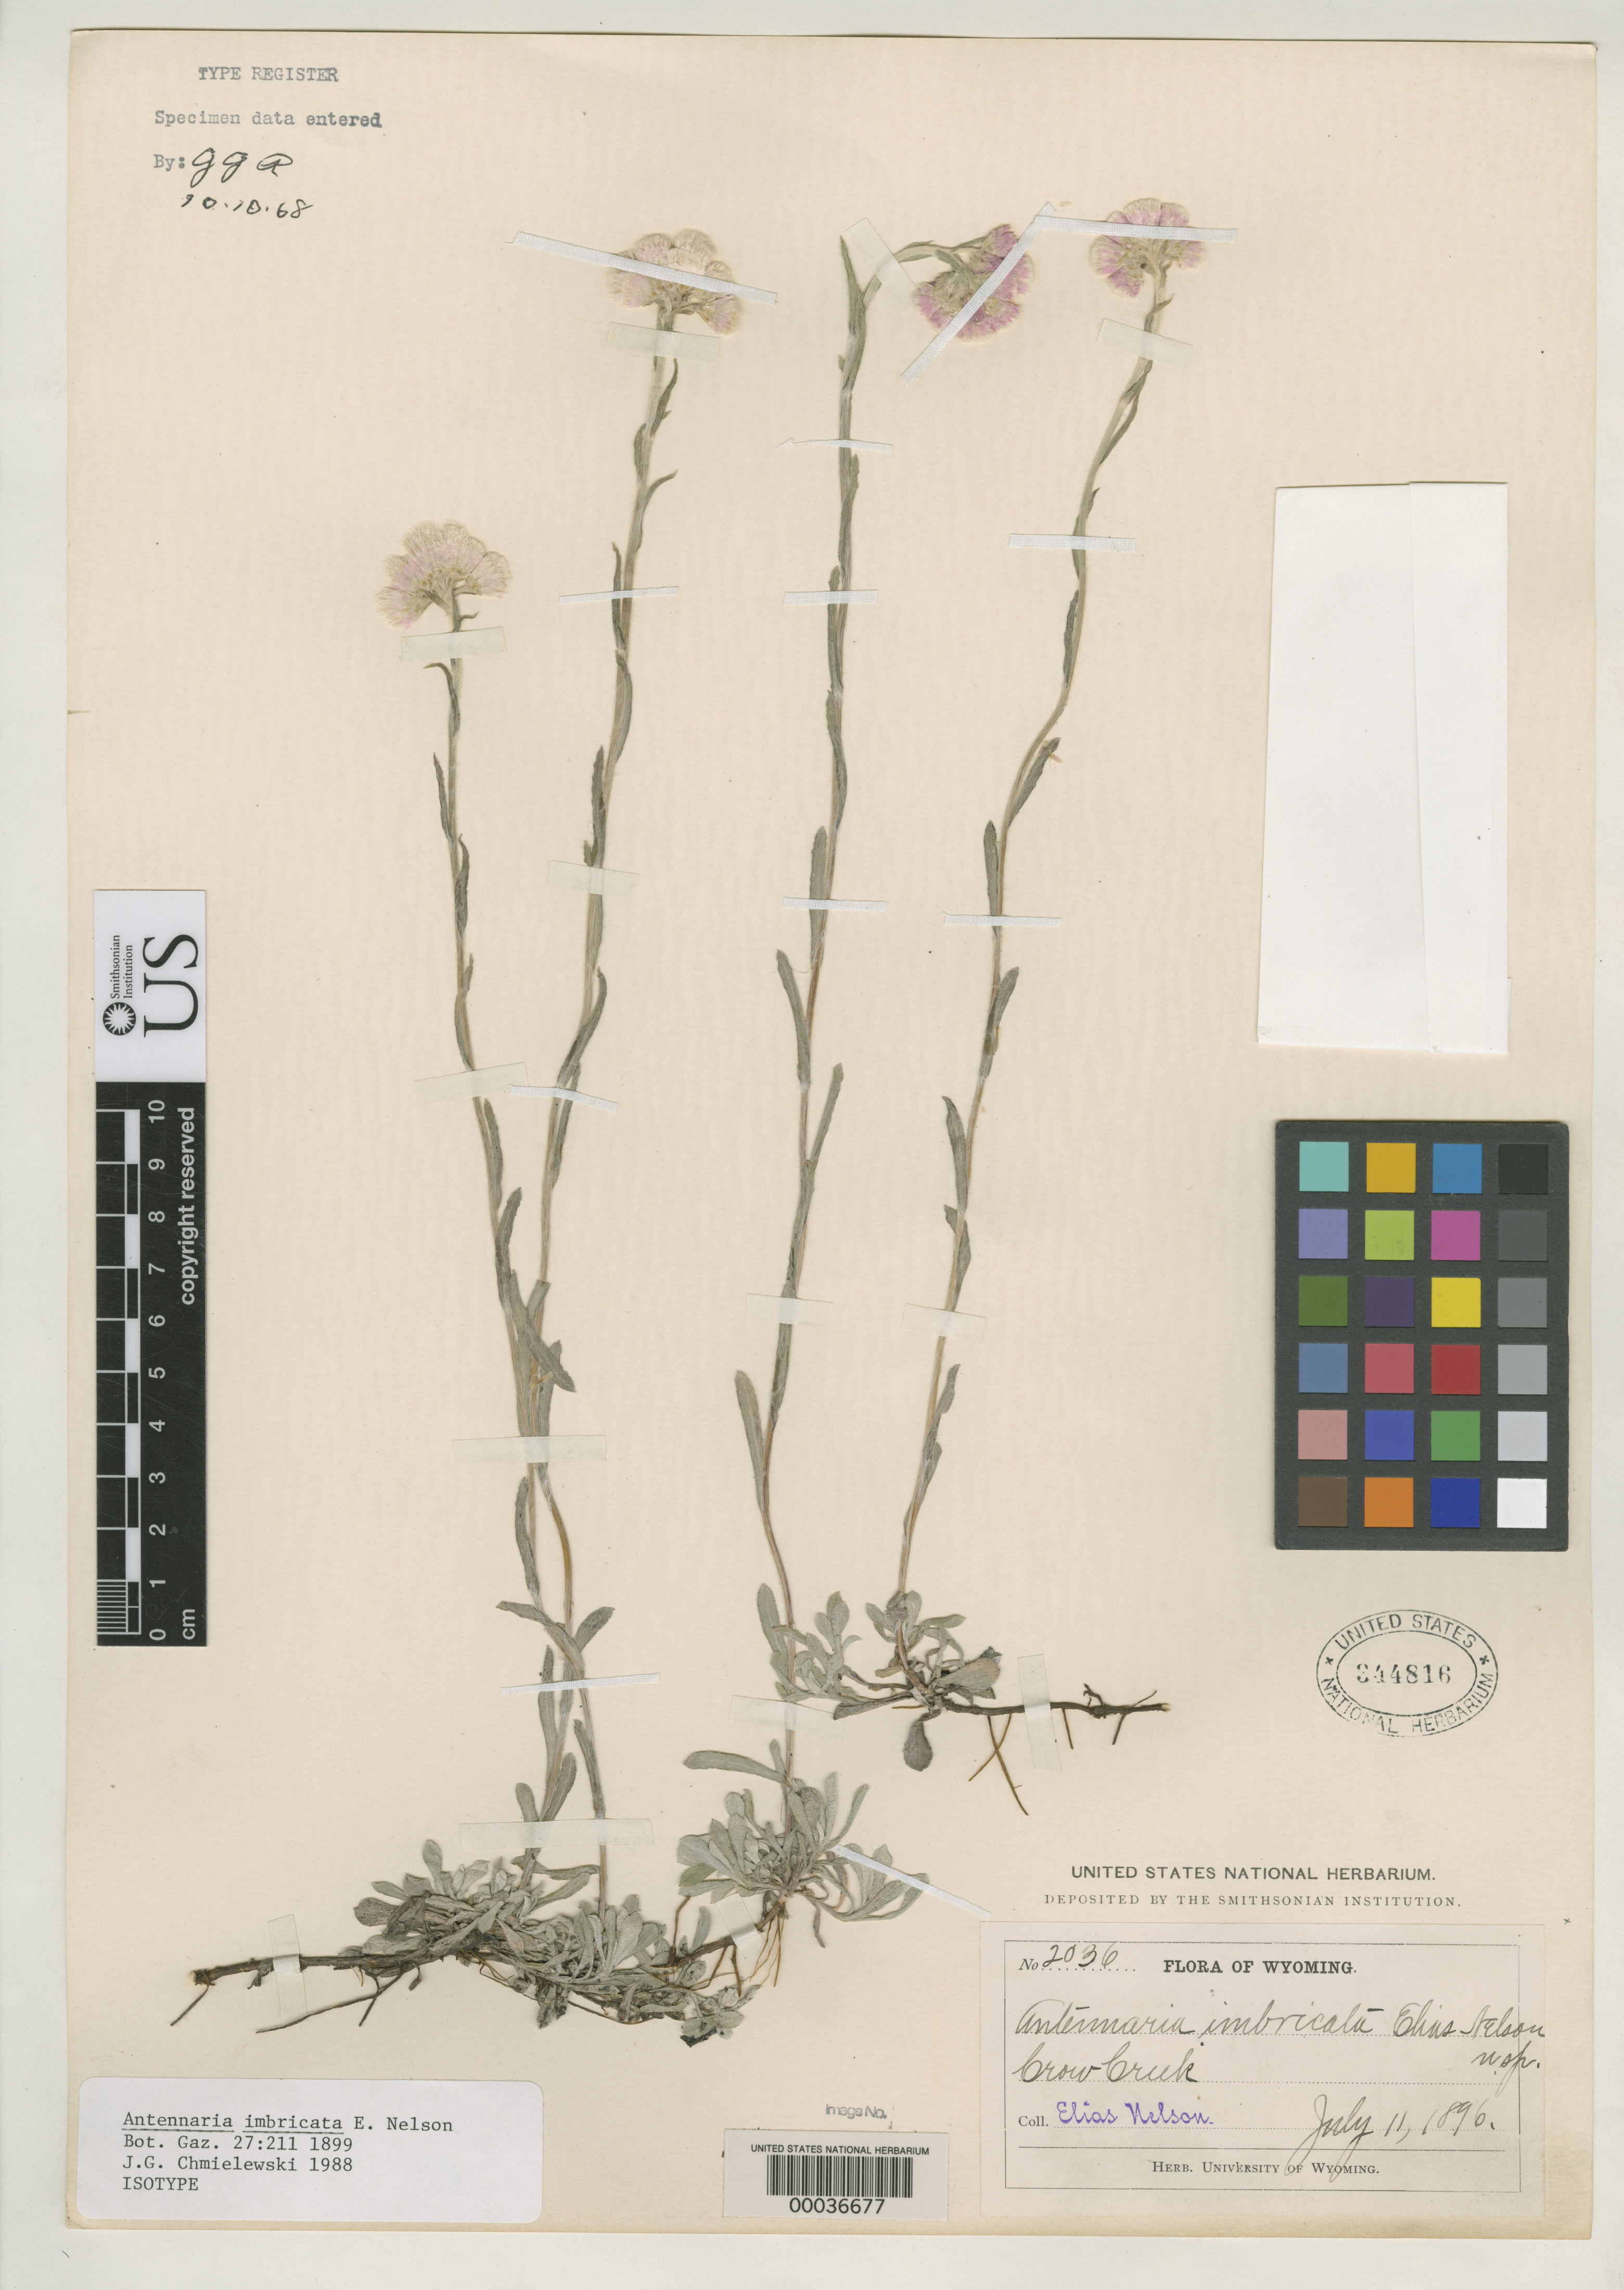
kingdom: Plantae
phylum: Tracheophyta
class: Magnoliopsida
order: Asterales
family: Asteraceae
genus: Antennaria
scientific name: Antennaria imbricata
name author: E.E. Nelson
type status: Isotype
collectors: E. Nelson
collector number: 2036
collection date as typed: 11 Jul 1896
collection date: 1896-07-11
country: United States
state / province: Wyoming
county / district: Laramie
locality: Laramie Mountains, Crow Creek.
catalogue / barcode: US 344816